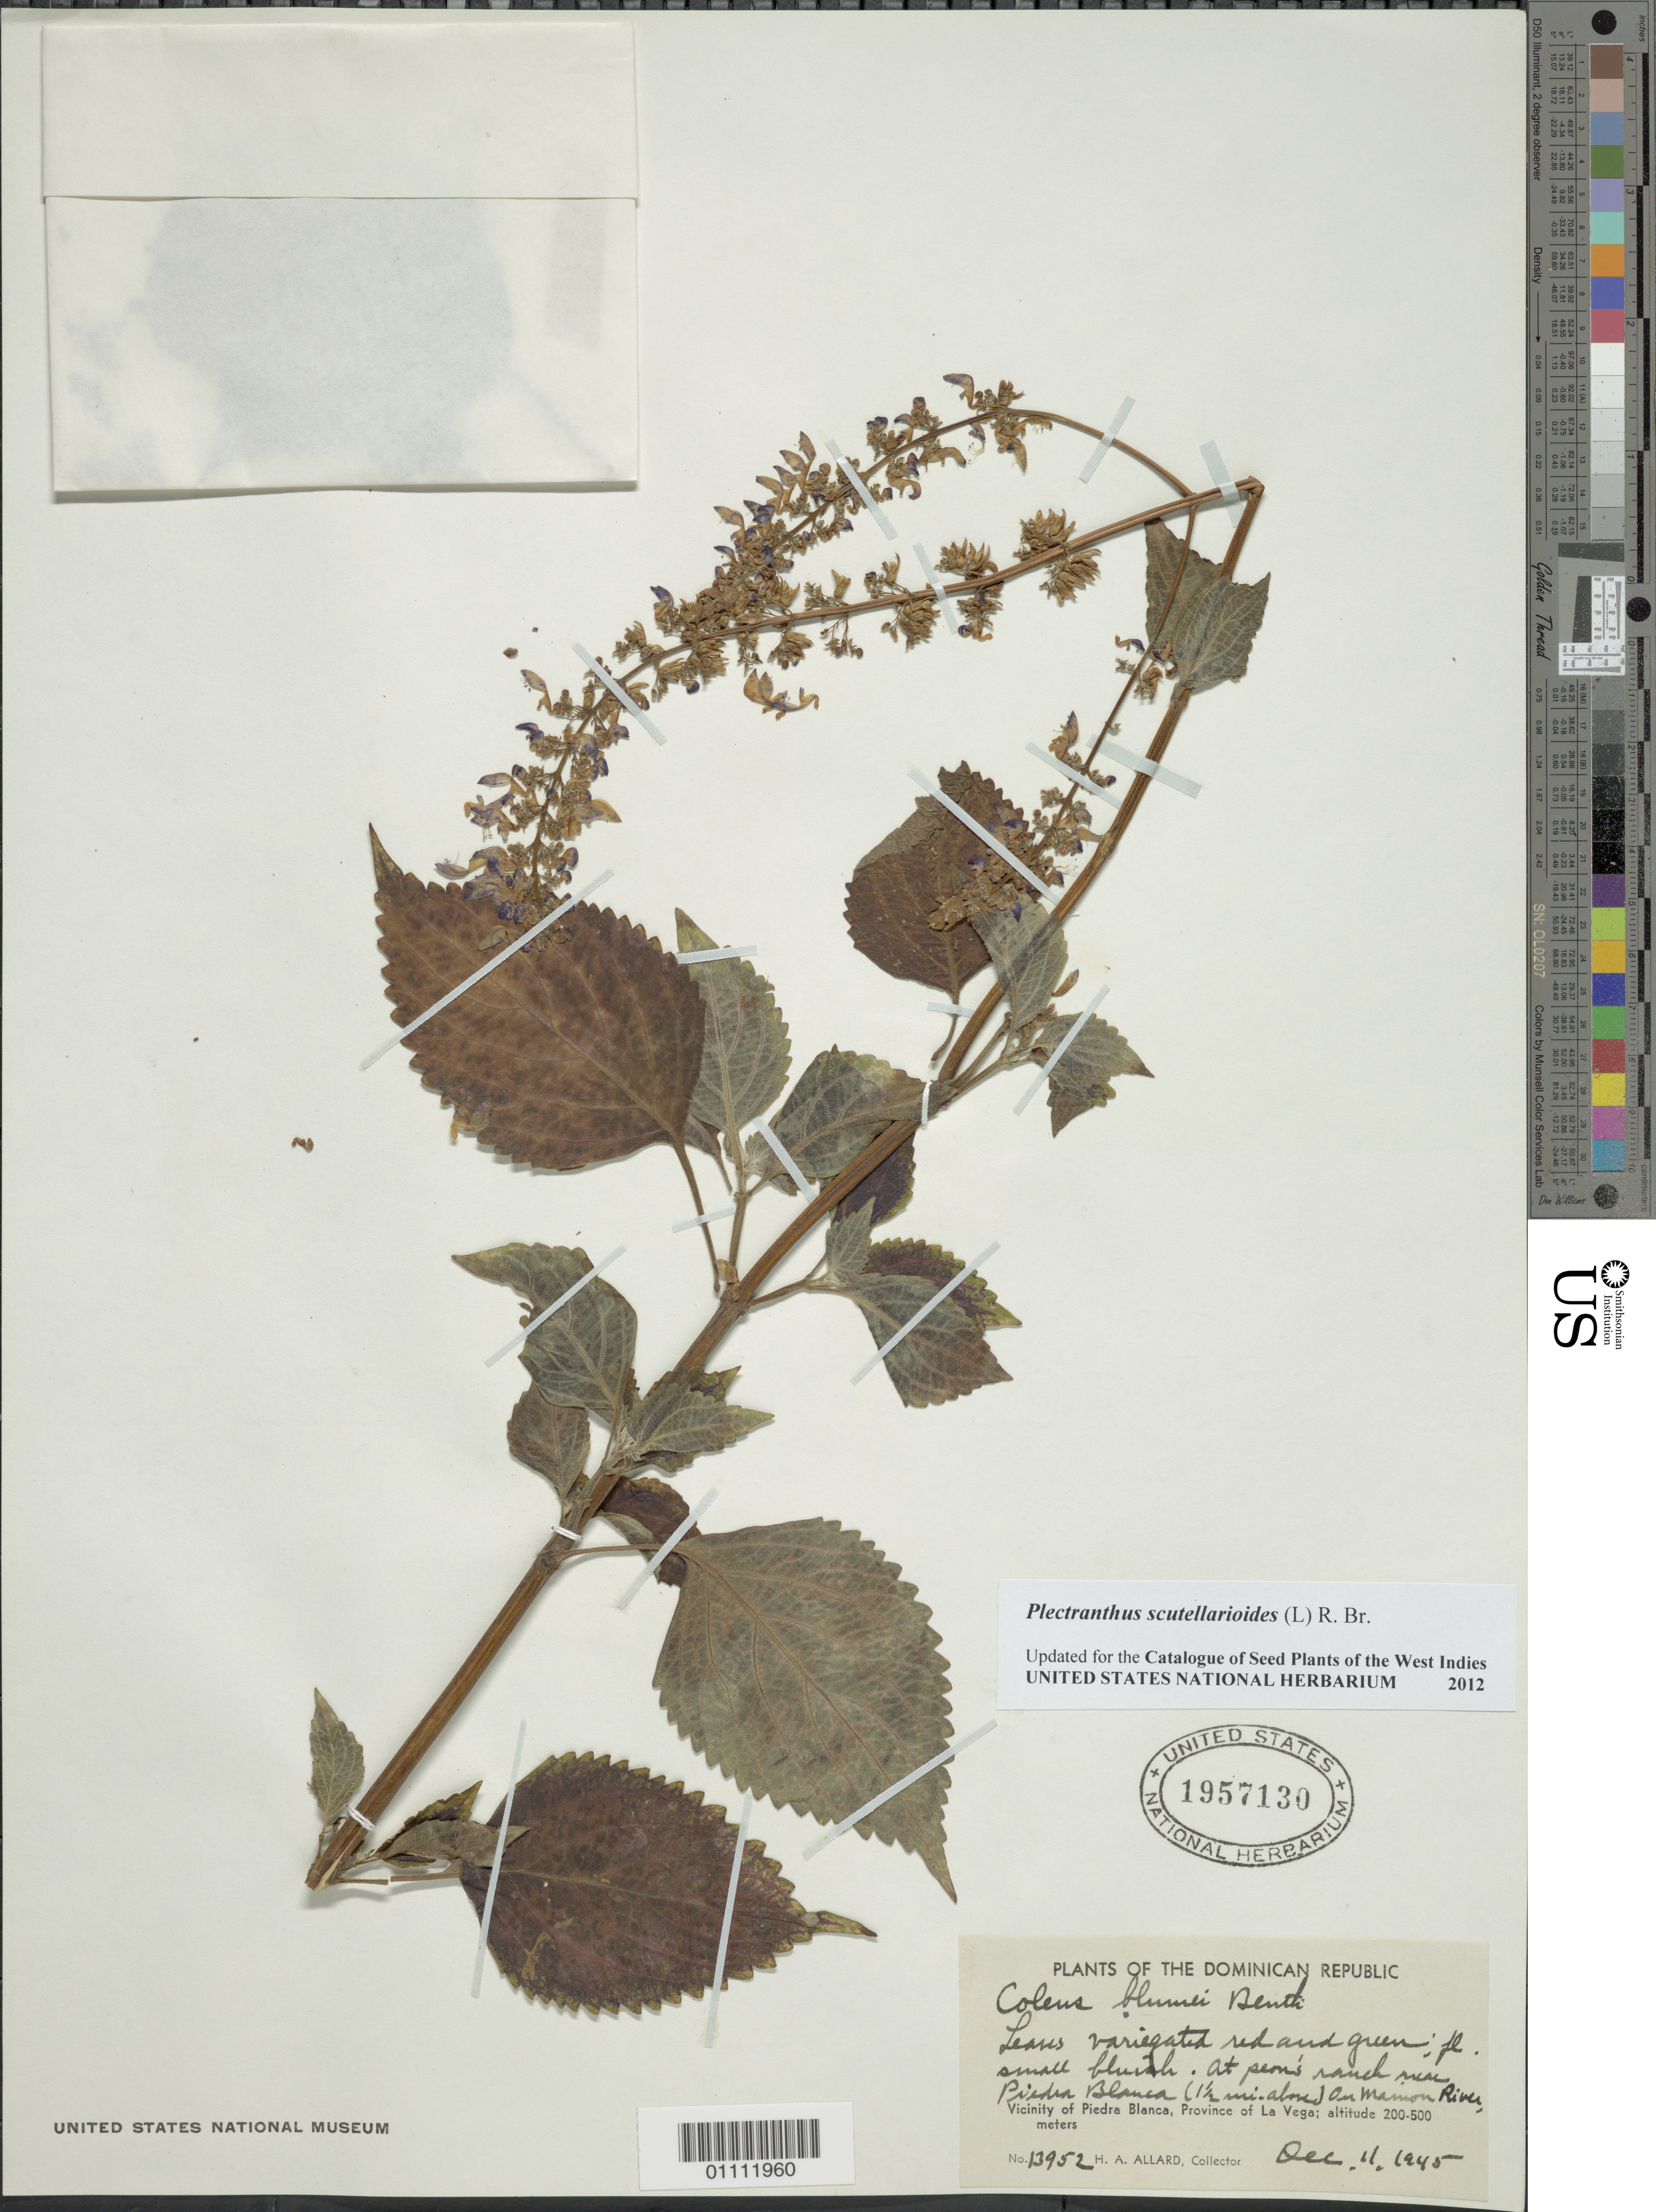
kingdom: Plantae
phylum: Tracheophyta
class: Magnoliopsida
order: Lamiales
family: Lamiaceae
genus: Plectranthus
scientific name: Plectranthus scutellarioides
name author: (L.) R. Br.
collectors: H. A. Allard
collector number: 13952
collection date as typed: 11 Dec 1945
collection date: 1945-12-11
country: Dominican Republic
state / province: La Vega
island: Hispaniola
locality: Piedra Blanca, at peon's ranch, (1.5 miles above) on Maimon River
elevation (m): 200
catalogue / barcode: US 1957130